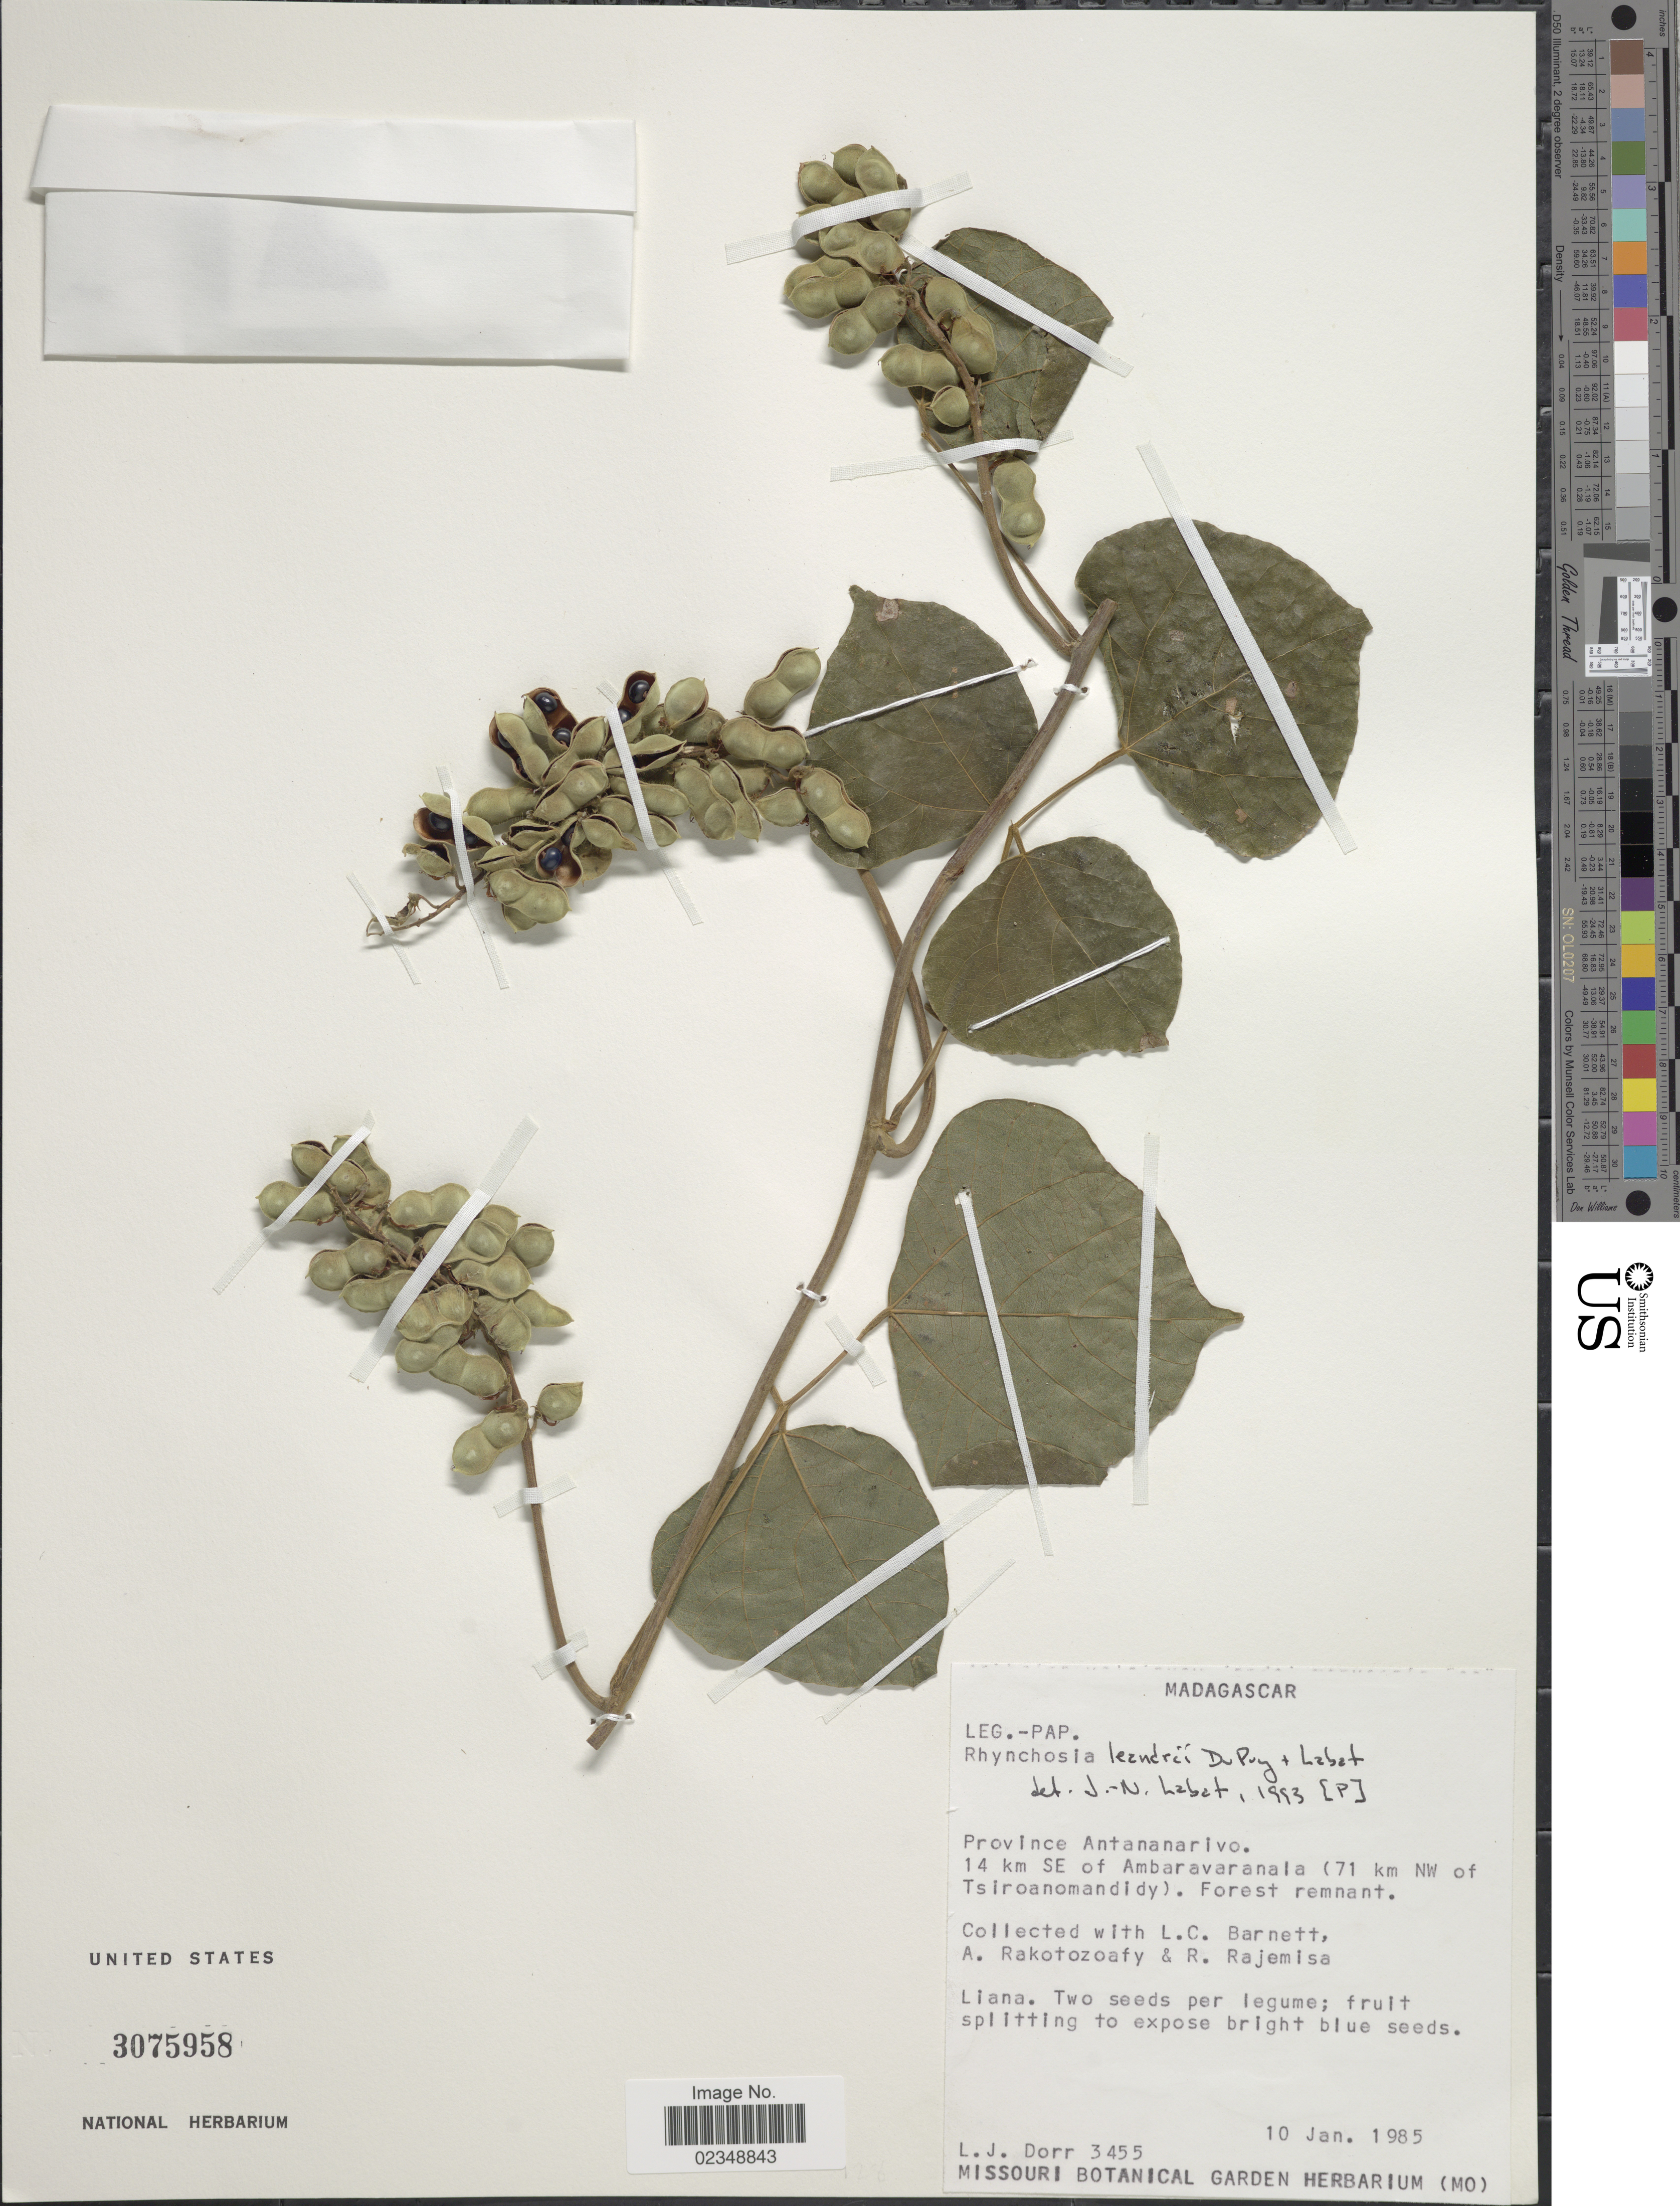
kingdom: Plantae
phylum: Tracheophyta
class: Magnoliopsida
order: Fabales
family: Fabaceae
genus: Rhynchosia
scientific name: Rhynchosia leandrii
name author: Du Puy & Labat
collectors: L. J. Dorr, L. C. Barnett, A. Rakotozafy & R. Rajemisa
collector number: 3455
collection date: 1985-01-10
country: Madagascar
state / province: Bongolava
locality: Province Antananarivo. 14 km SE of Ambaravaranala (71 km NW of Tsiroanomandidy)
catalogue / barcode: US 3075958